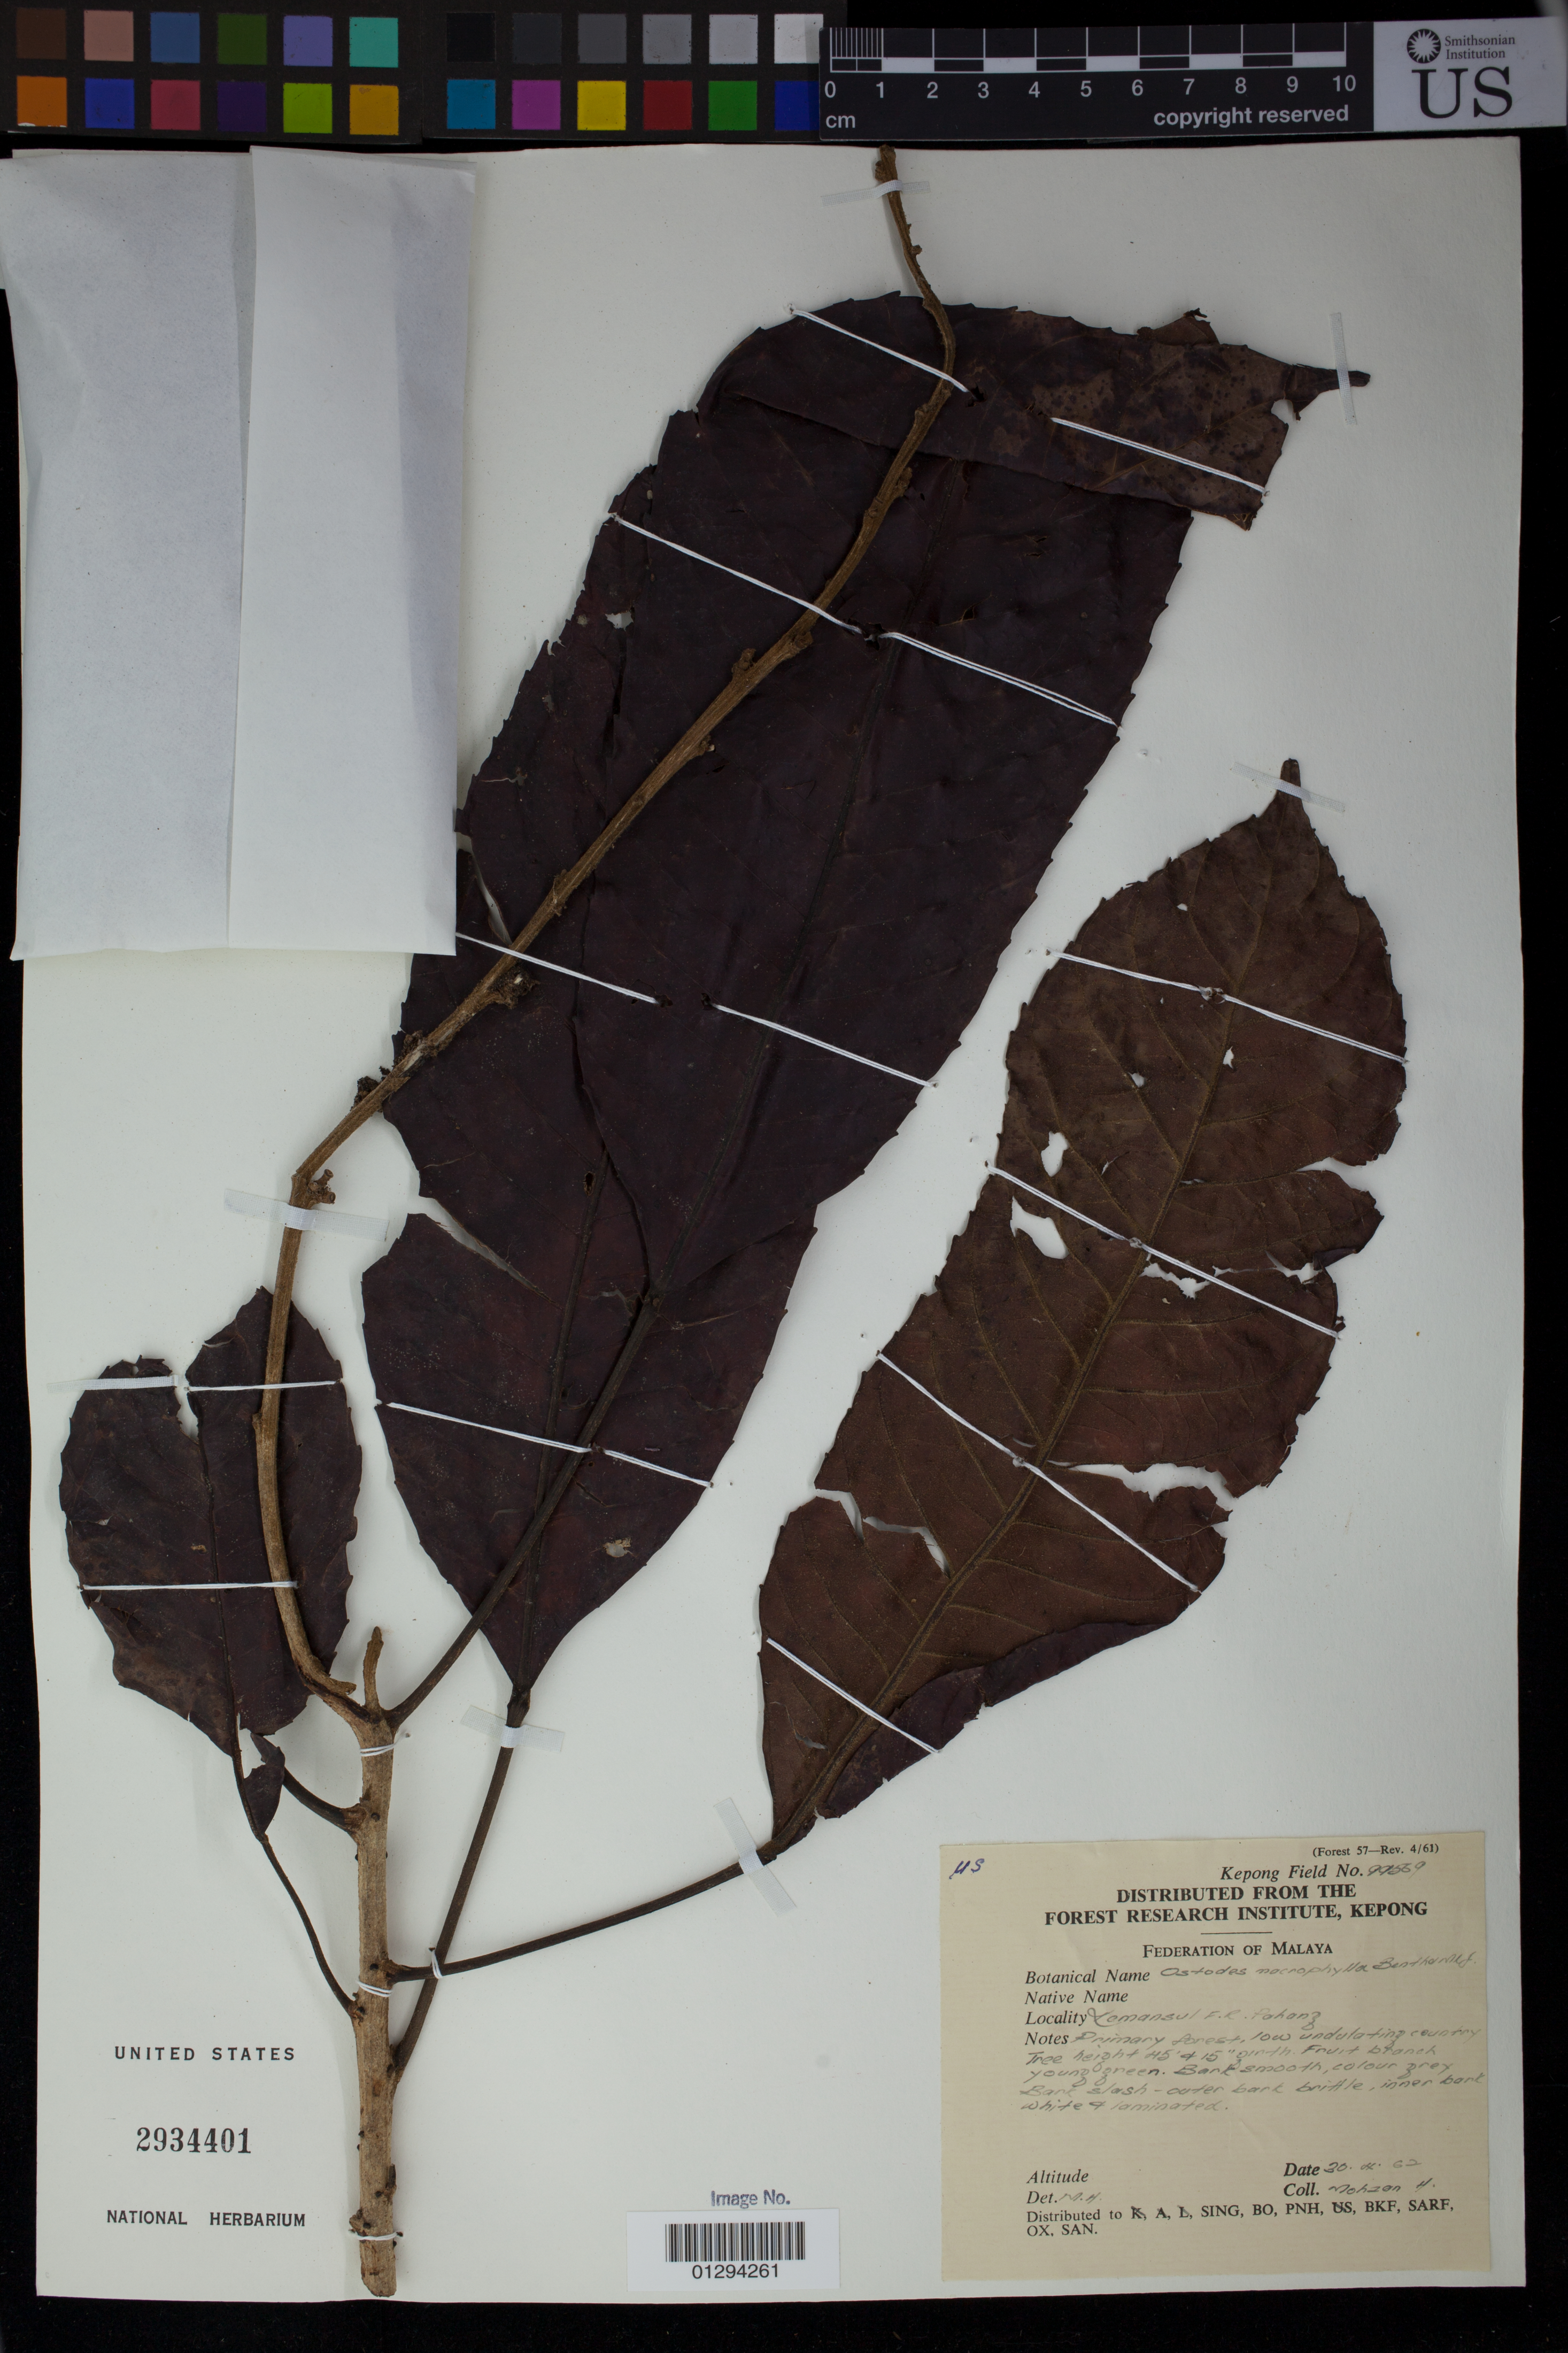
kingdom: Plantae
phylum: Tracheophyta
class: Magnoliopsida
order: Malpighiales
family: Euphorbiaceae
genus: Fahrenheitia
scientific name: Fahrenheitia pendula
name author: (Hassk.) Airy Shaw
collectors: Mohzan H.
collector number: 99569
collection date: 1962-04-30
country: Malaysia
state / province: Pahang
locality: Kemansul F.R. Pahang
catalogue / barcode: US 2934401